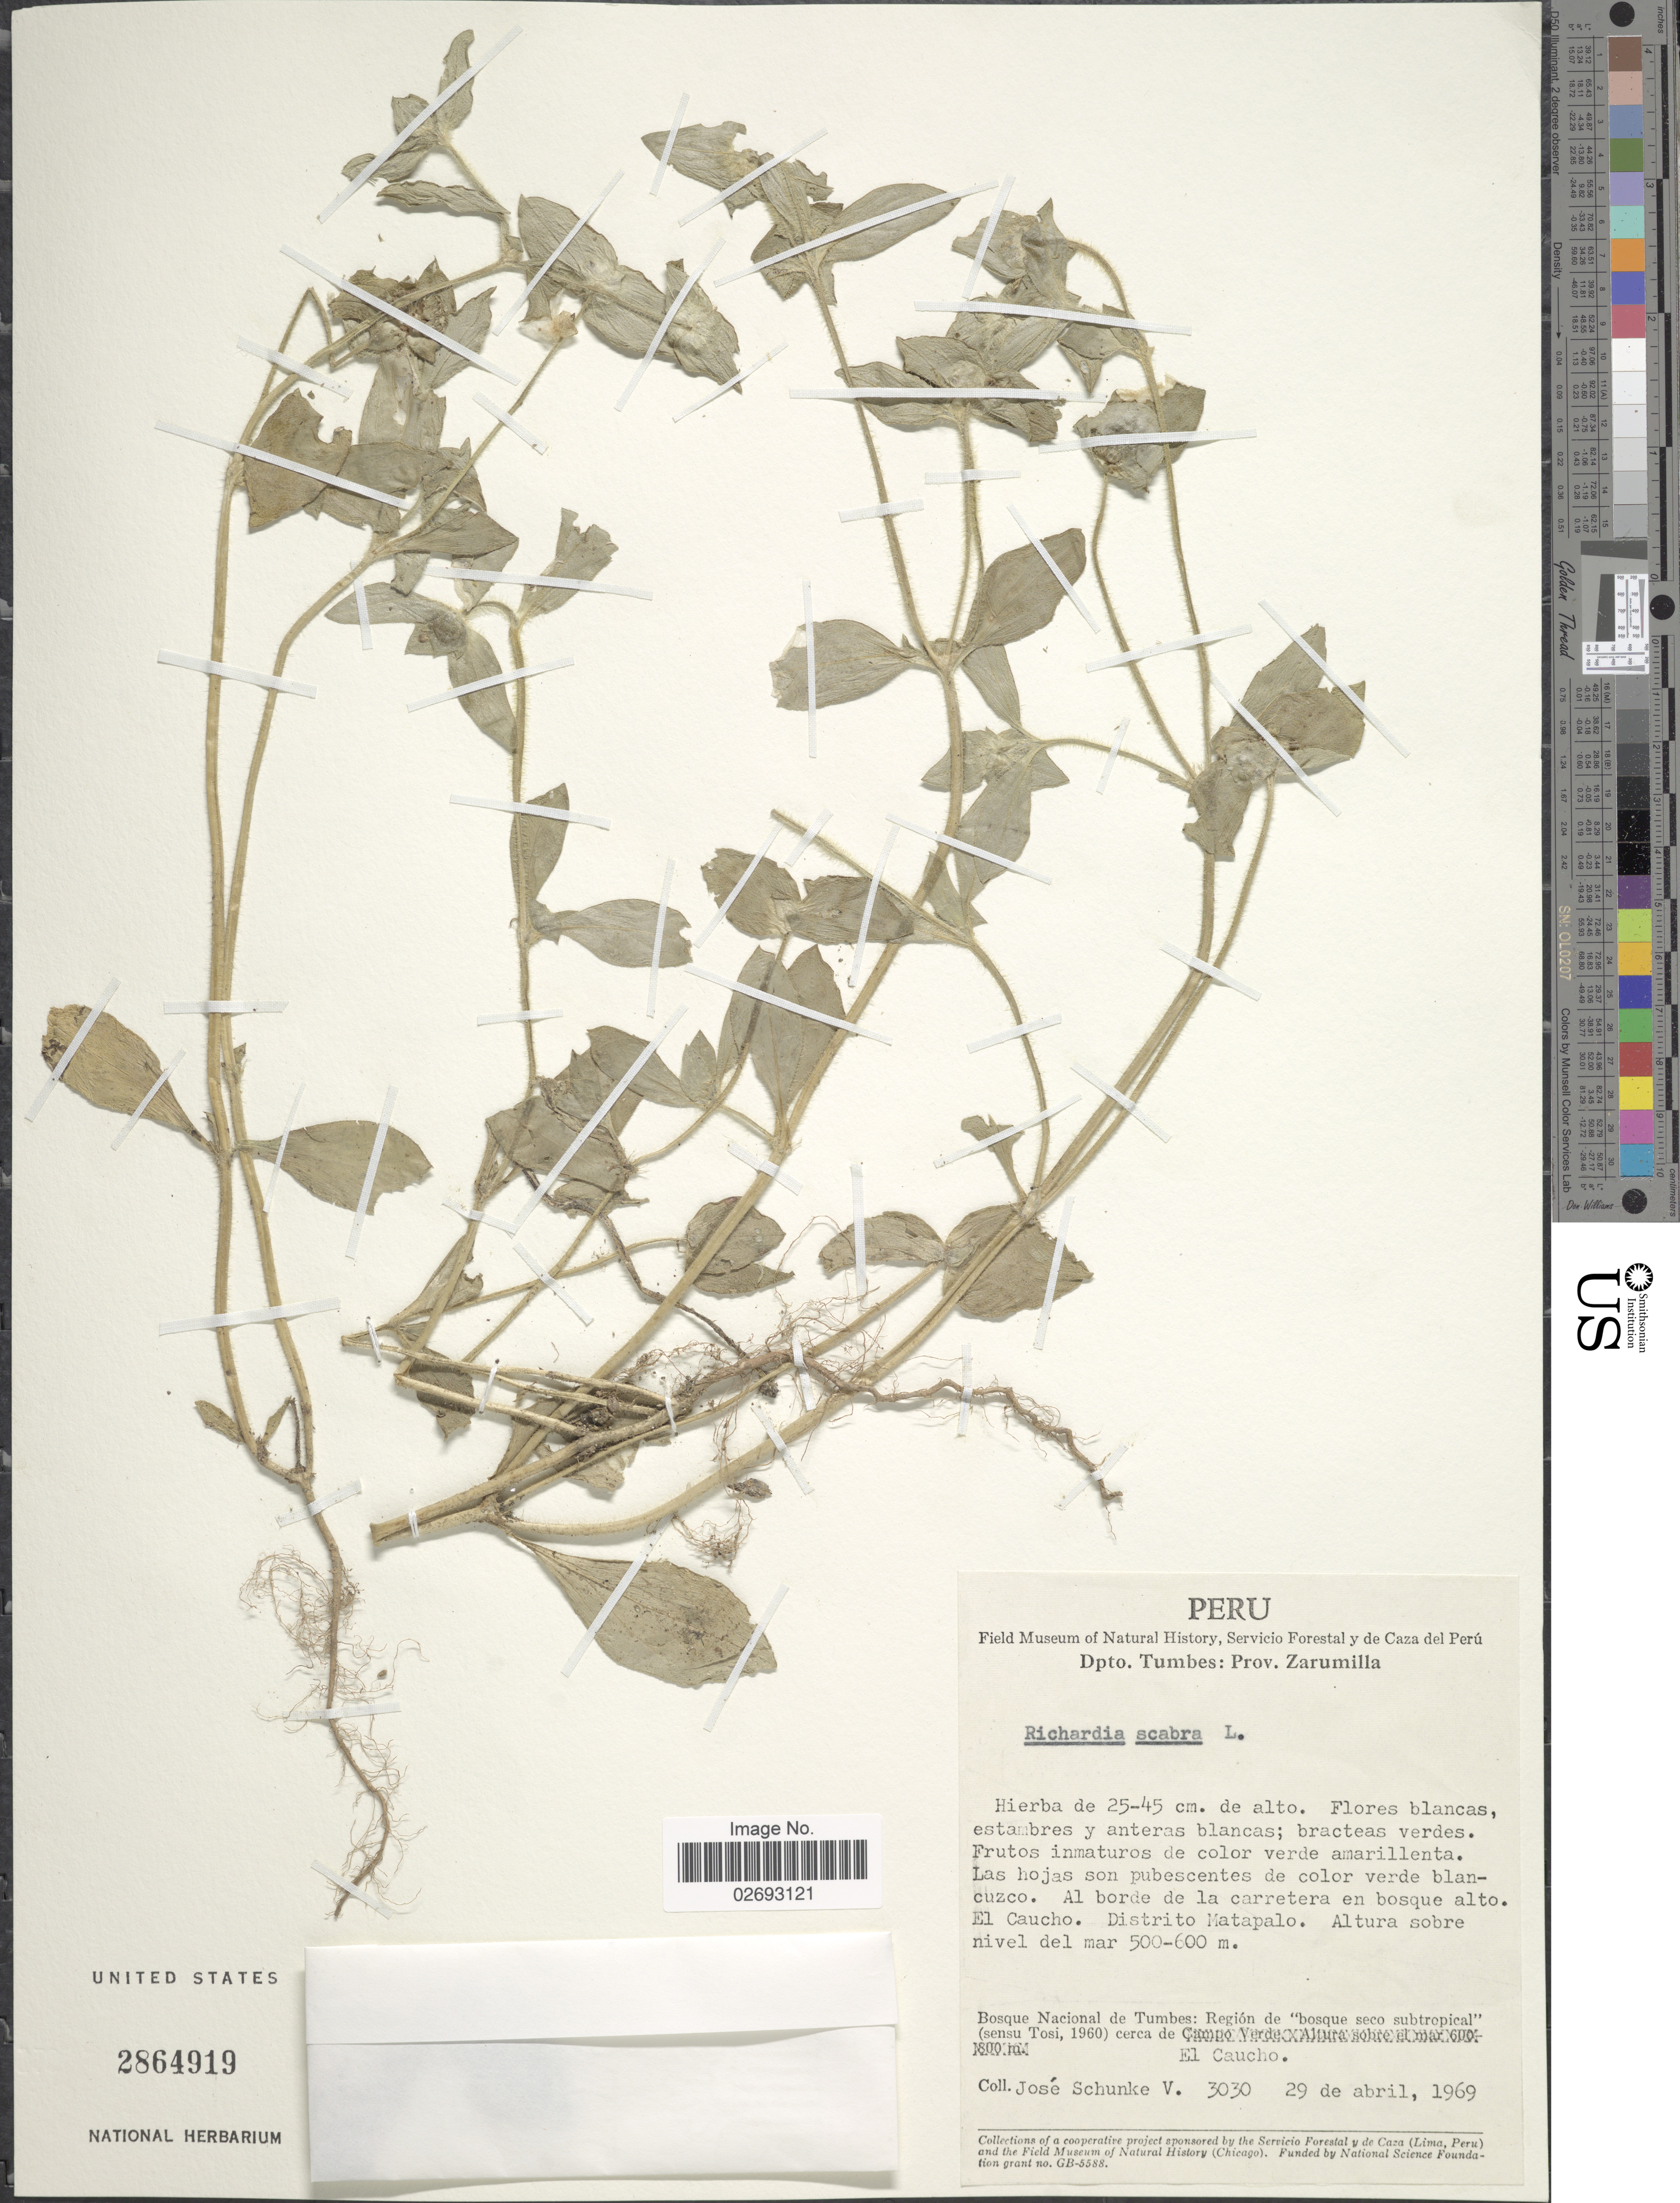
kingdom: Plantae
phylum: Tracheophyta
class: Magnoliopsida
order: Gentianales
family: Rubiaceae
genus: Richardia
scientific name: Richardia scabra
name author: L.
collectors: J. Schunke Vigo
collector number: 3030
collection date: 1969-04-29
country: Peru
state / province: Tumbes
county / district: Zarumilla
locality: Prov. Zarumilla. El Caucho. Distrito Matapalo. Bosque Nacional de Tumbes: Region de "bosque seco subtropical" cerca de El Caucho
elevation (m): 500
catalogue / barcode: US 2864919